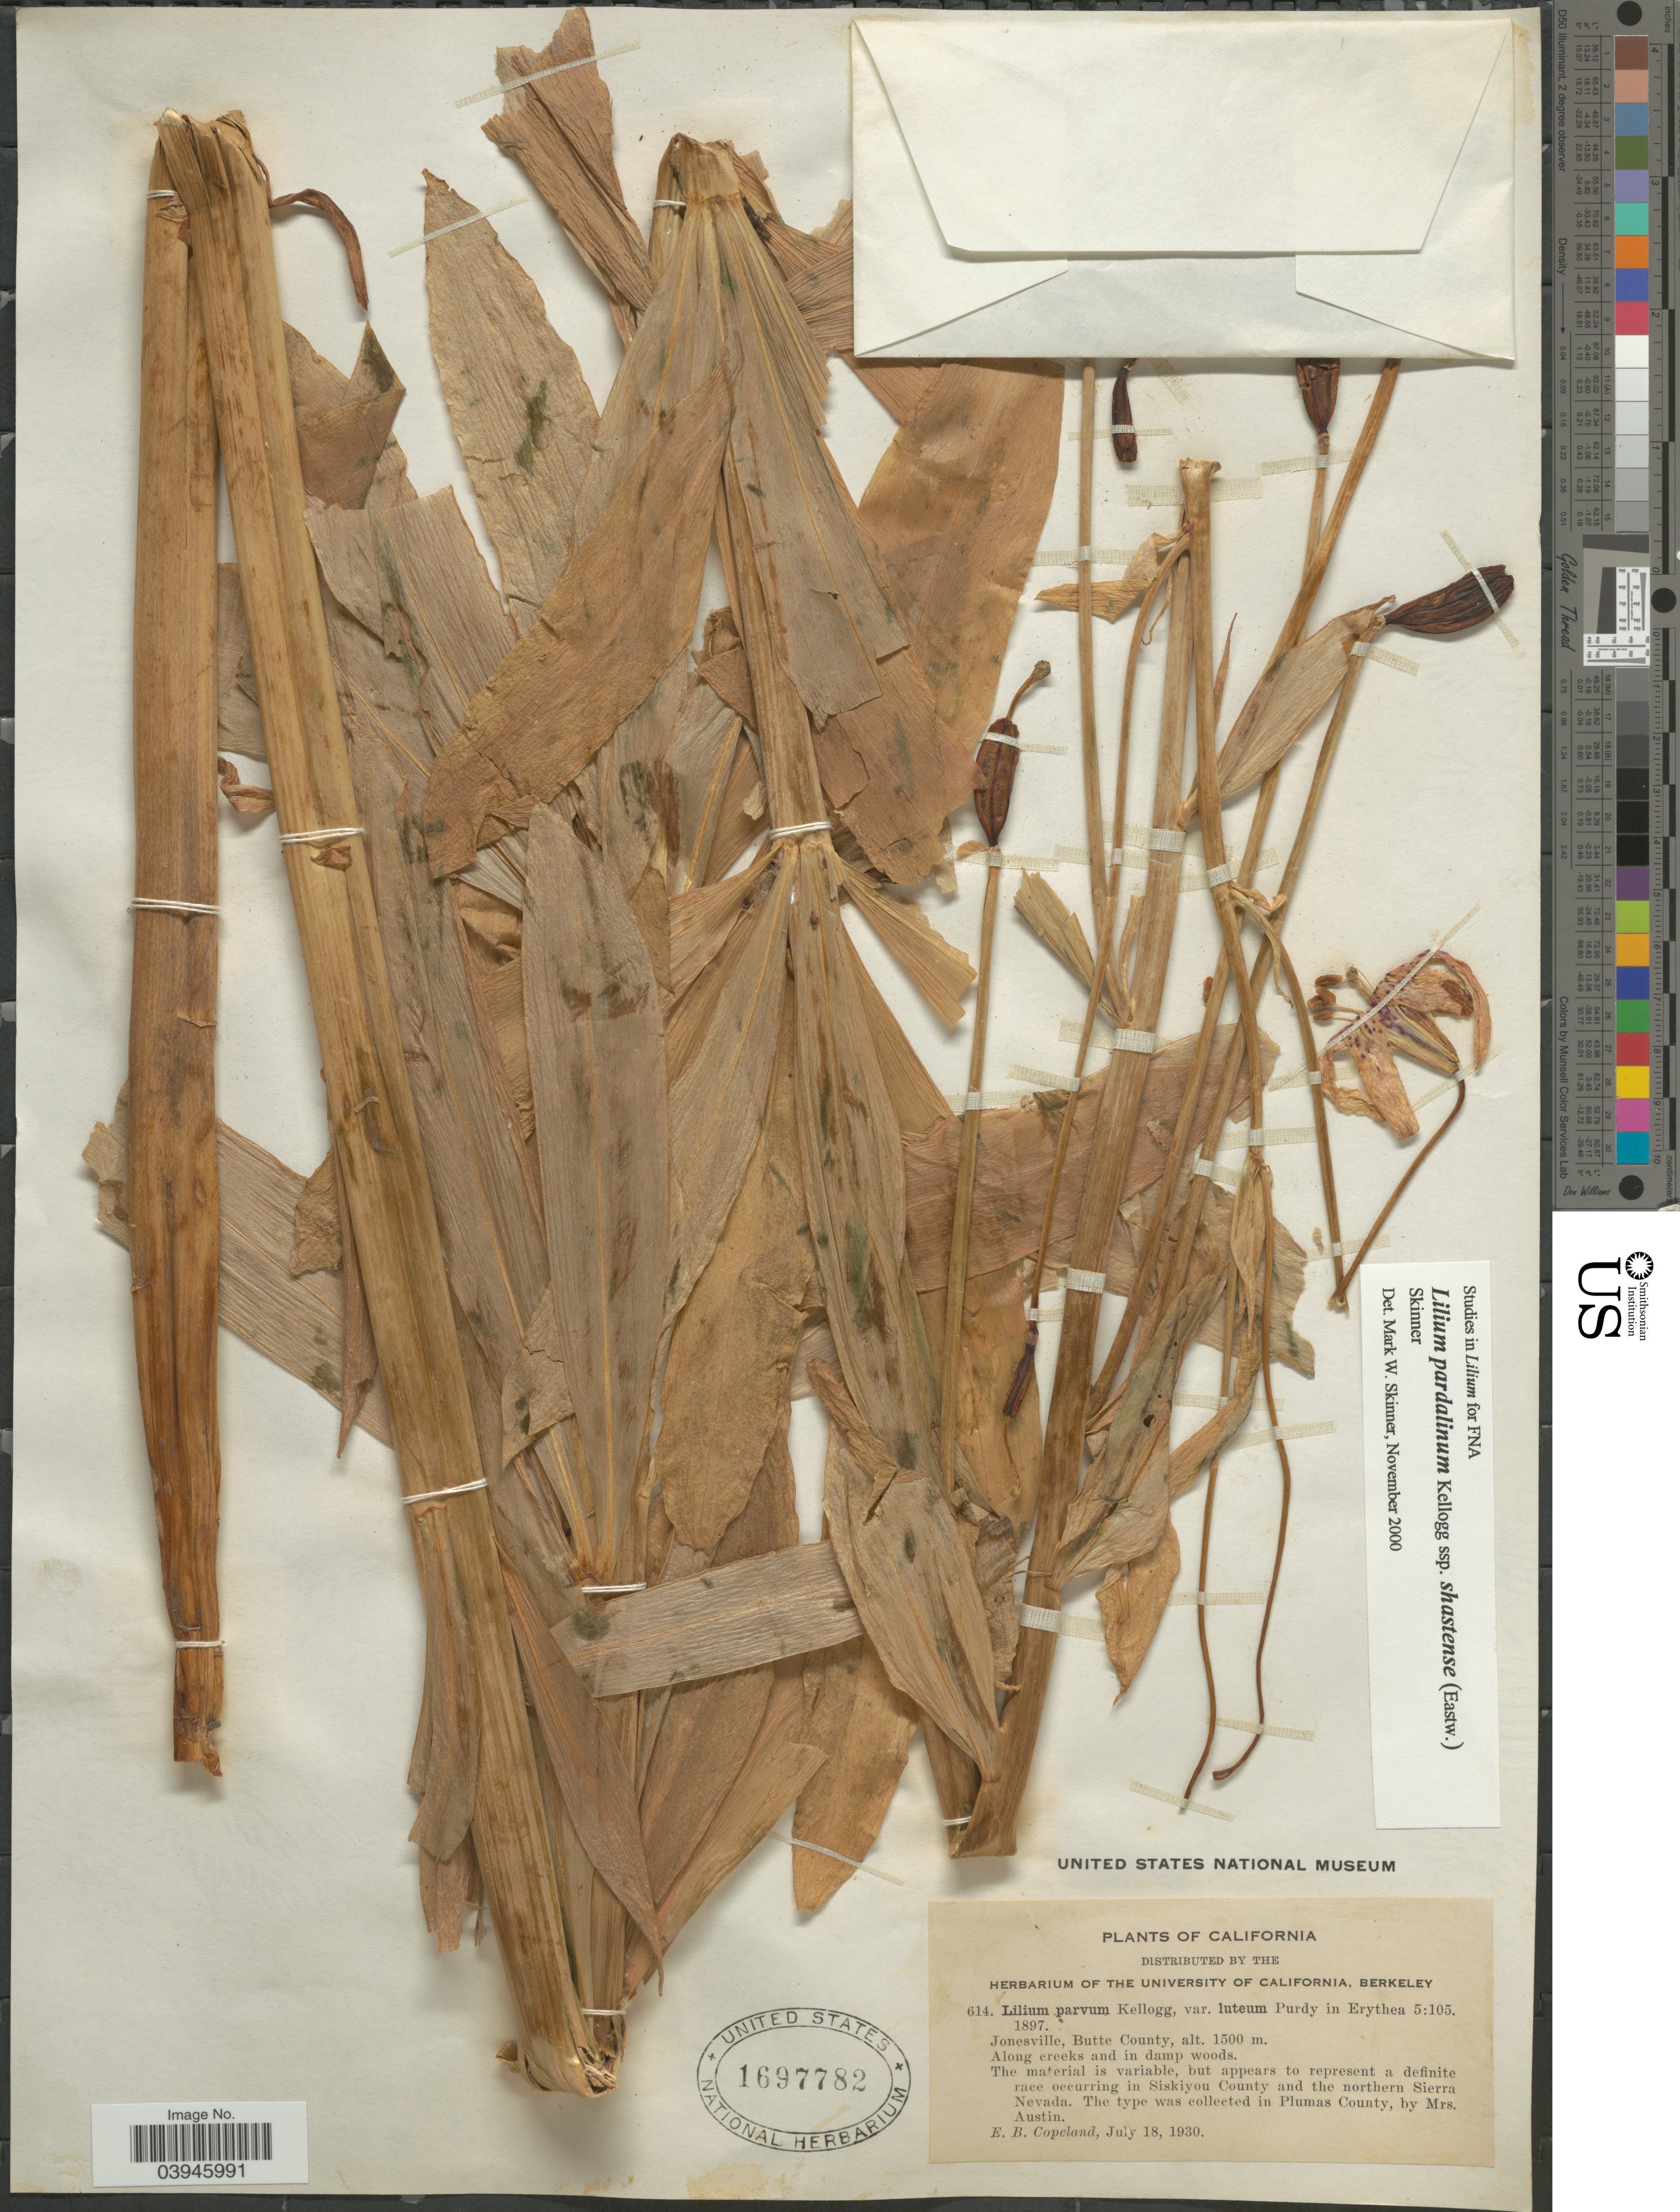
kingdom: Plantae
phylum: Tracheophyta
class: Liliopsida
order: Liliales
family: Liliaceae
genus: Lilium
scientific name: Lilium nevadense var. shastense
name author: Eastw.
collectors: E. B. Copeland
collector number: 614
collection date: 1930-07-18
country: United States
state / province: California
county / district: Butte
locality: Jonesville, Butte County.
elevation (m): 1500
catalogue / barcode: US 1697782